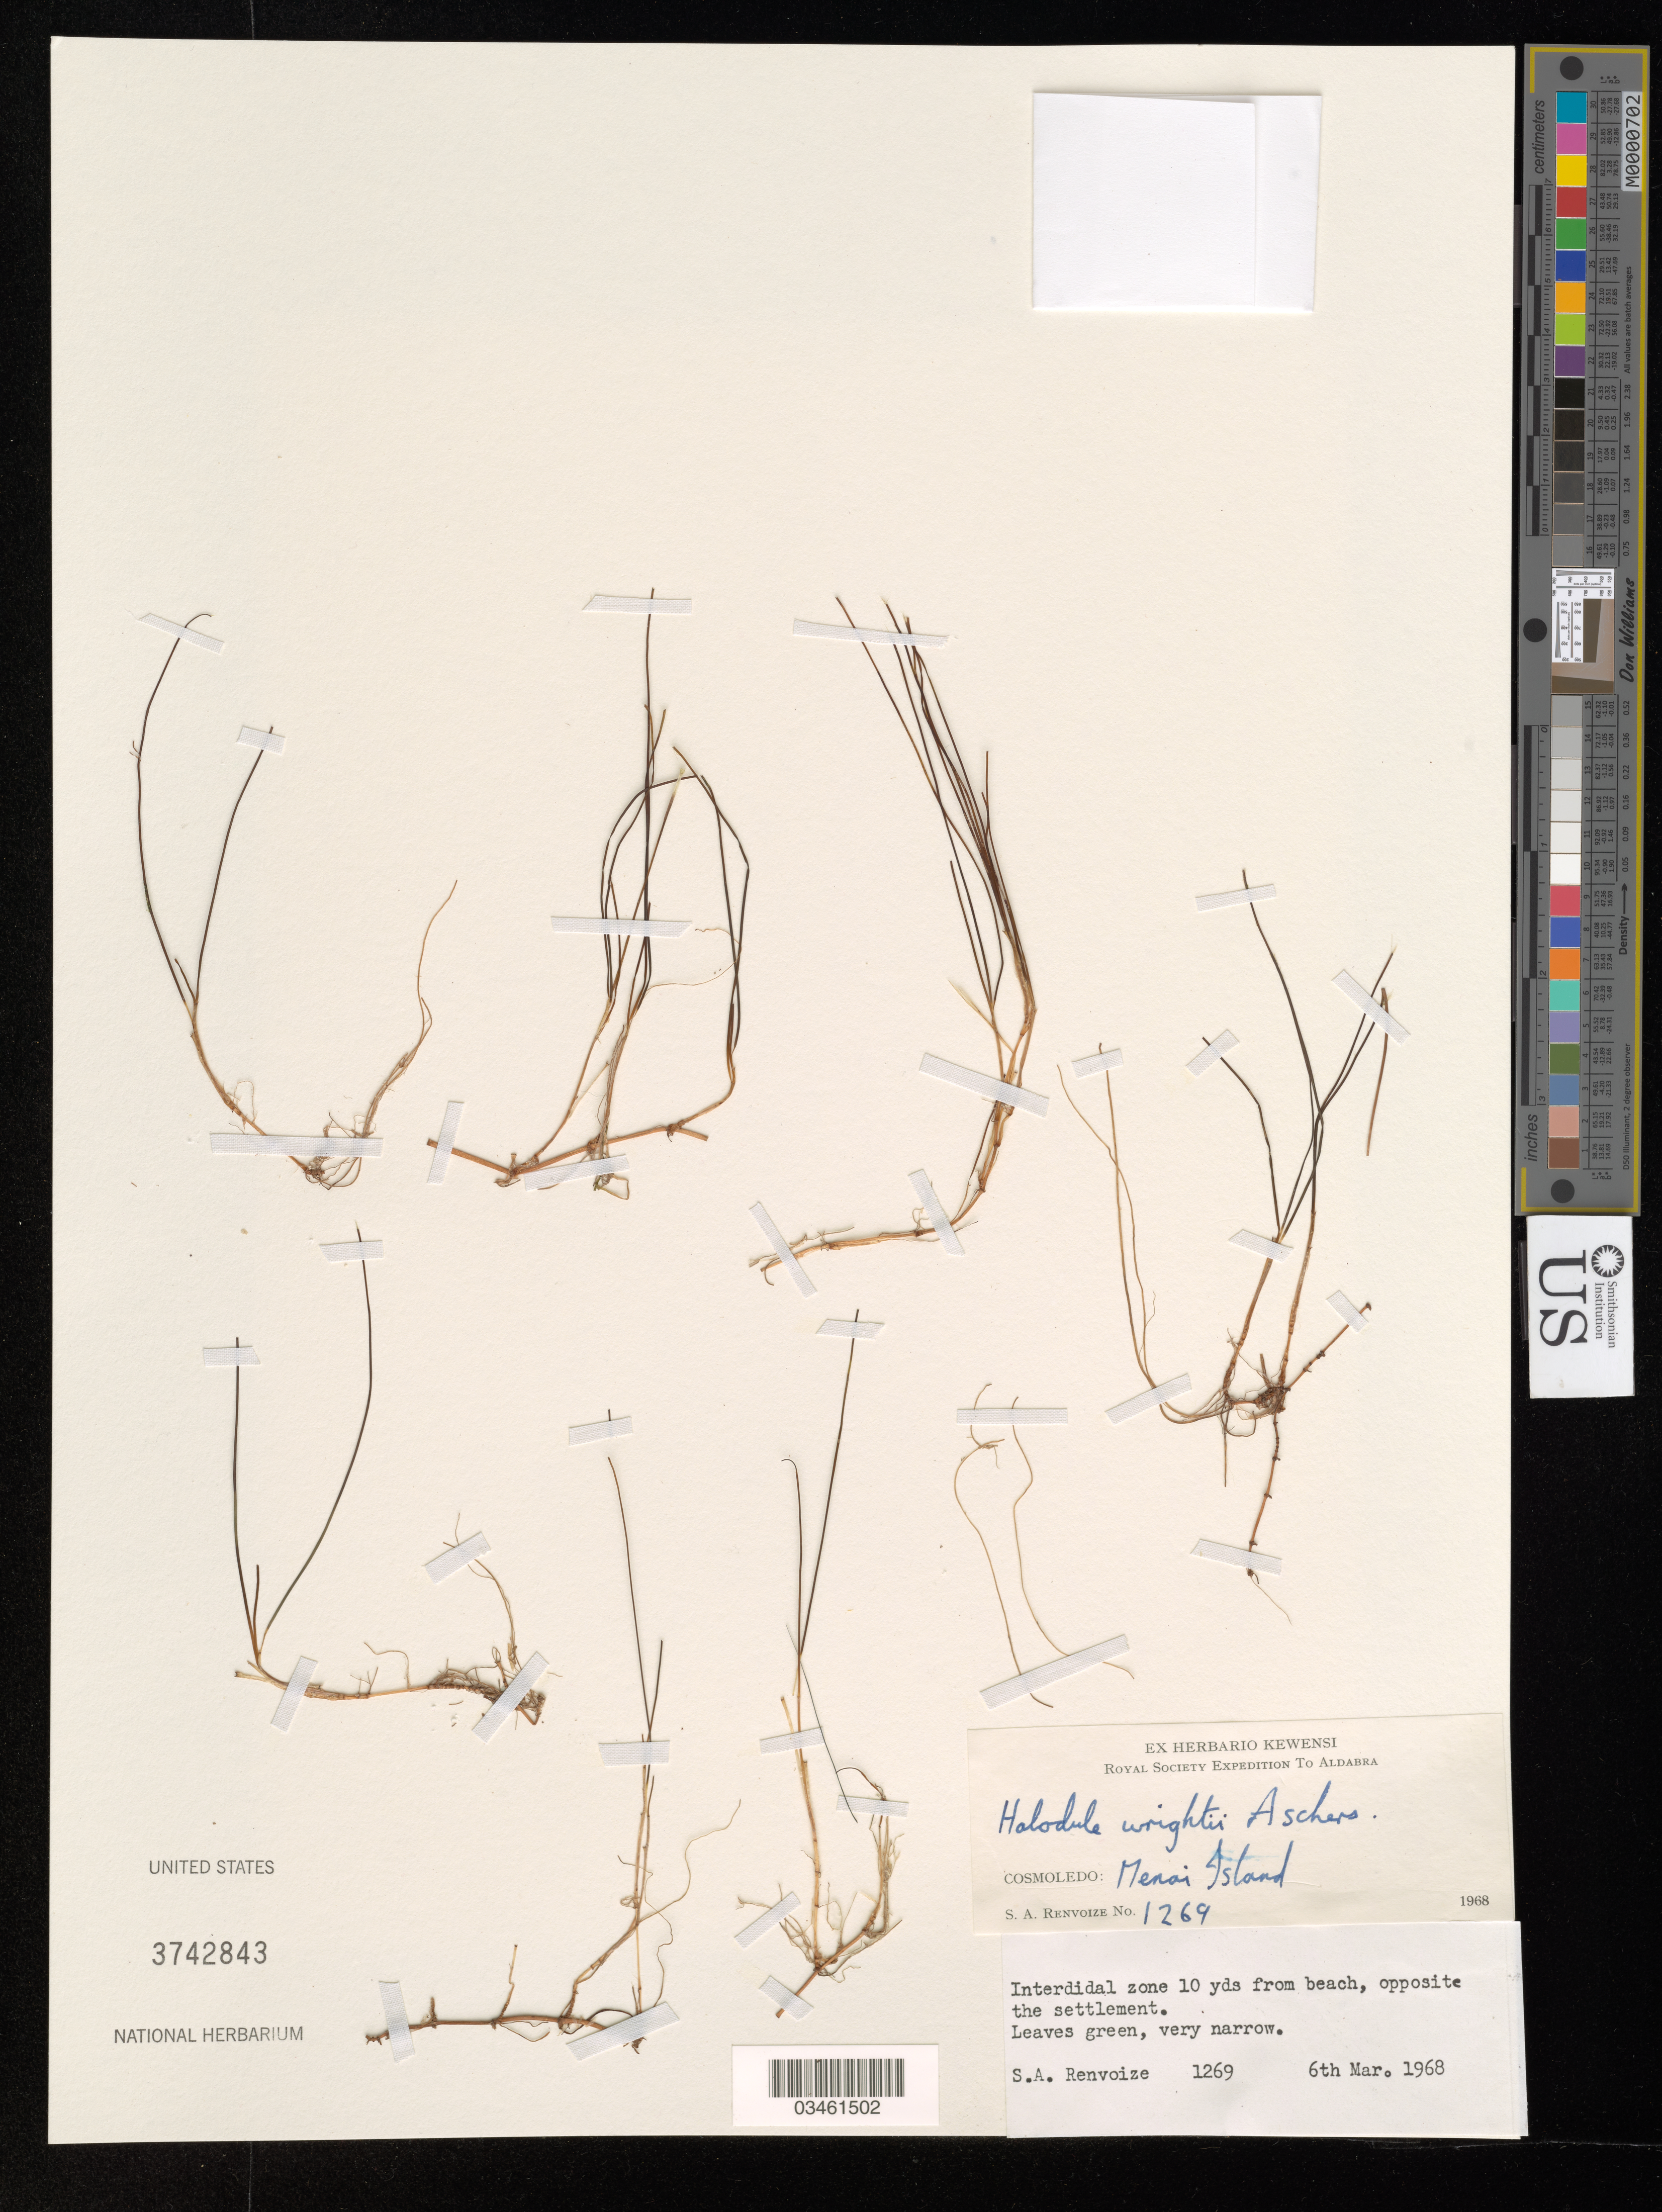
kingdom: Plantae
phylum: Tracheophyta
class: Liliopsida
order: Alismatales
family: Cymodoceaceae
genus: Halodule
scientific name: Halodule wrightii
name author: Asch.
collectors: S. A. Renvoize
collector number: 1269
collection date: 1968-03-06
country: Seychelles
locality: Royal Society Expedition to Aldabra. Cosmoledo: Menai Island. Intertidal zone 10 yds from beach, opposite the settlement.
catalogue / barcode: US 3742843